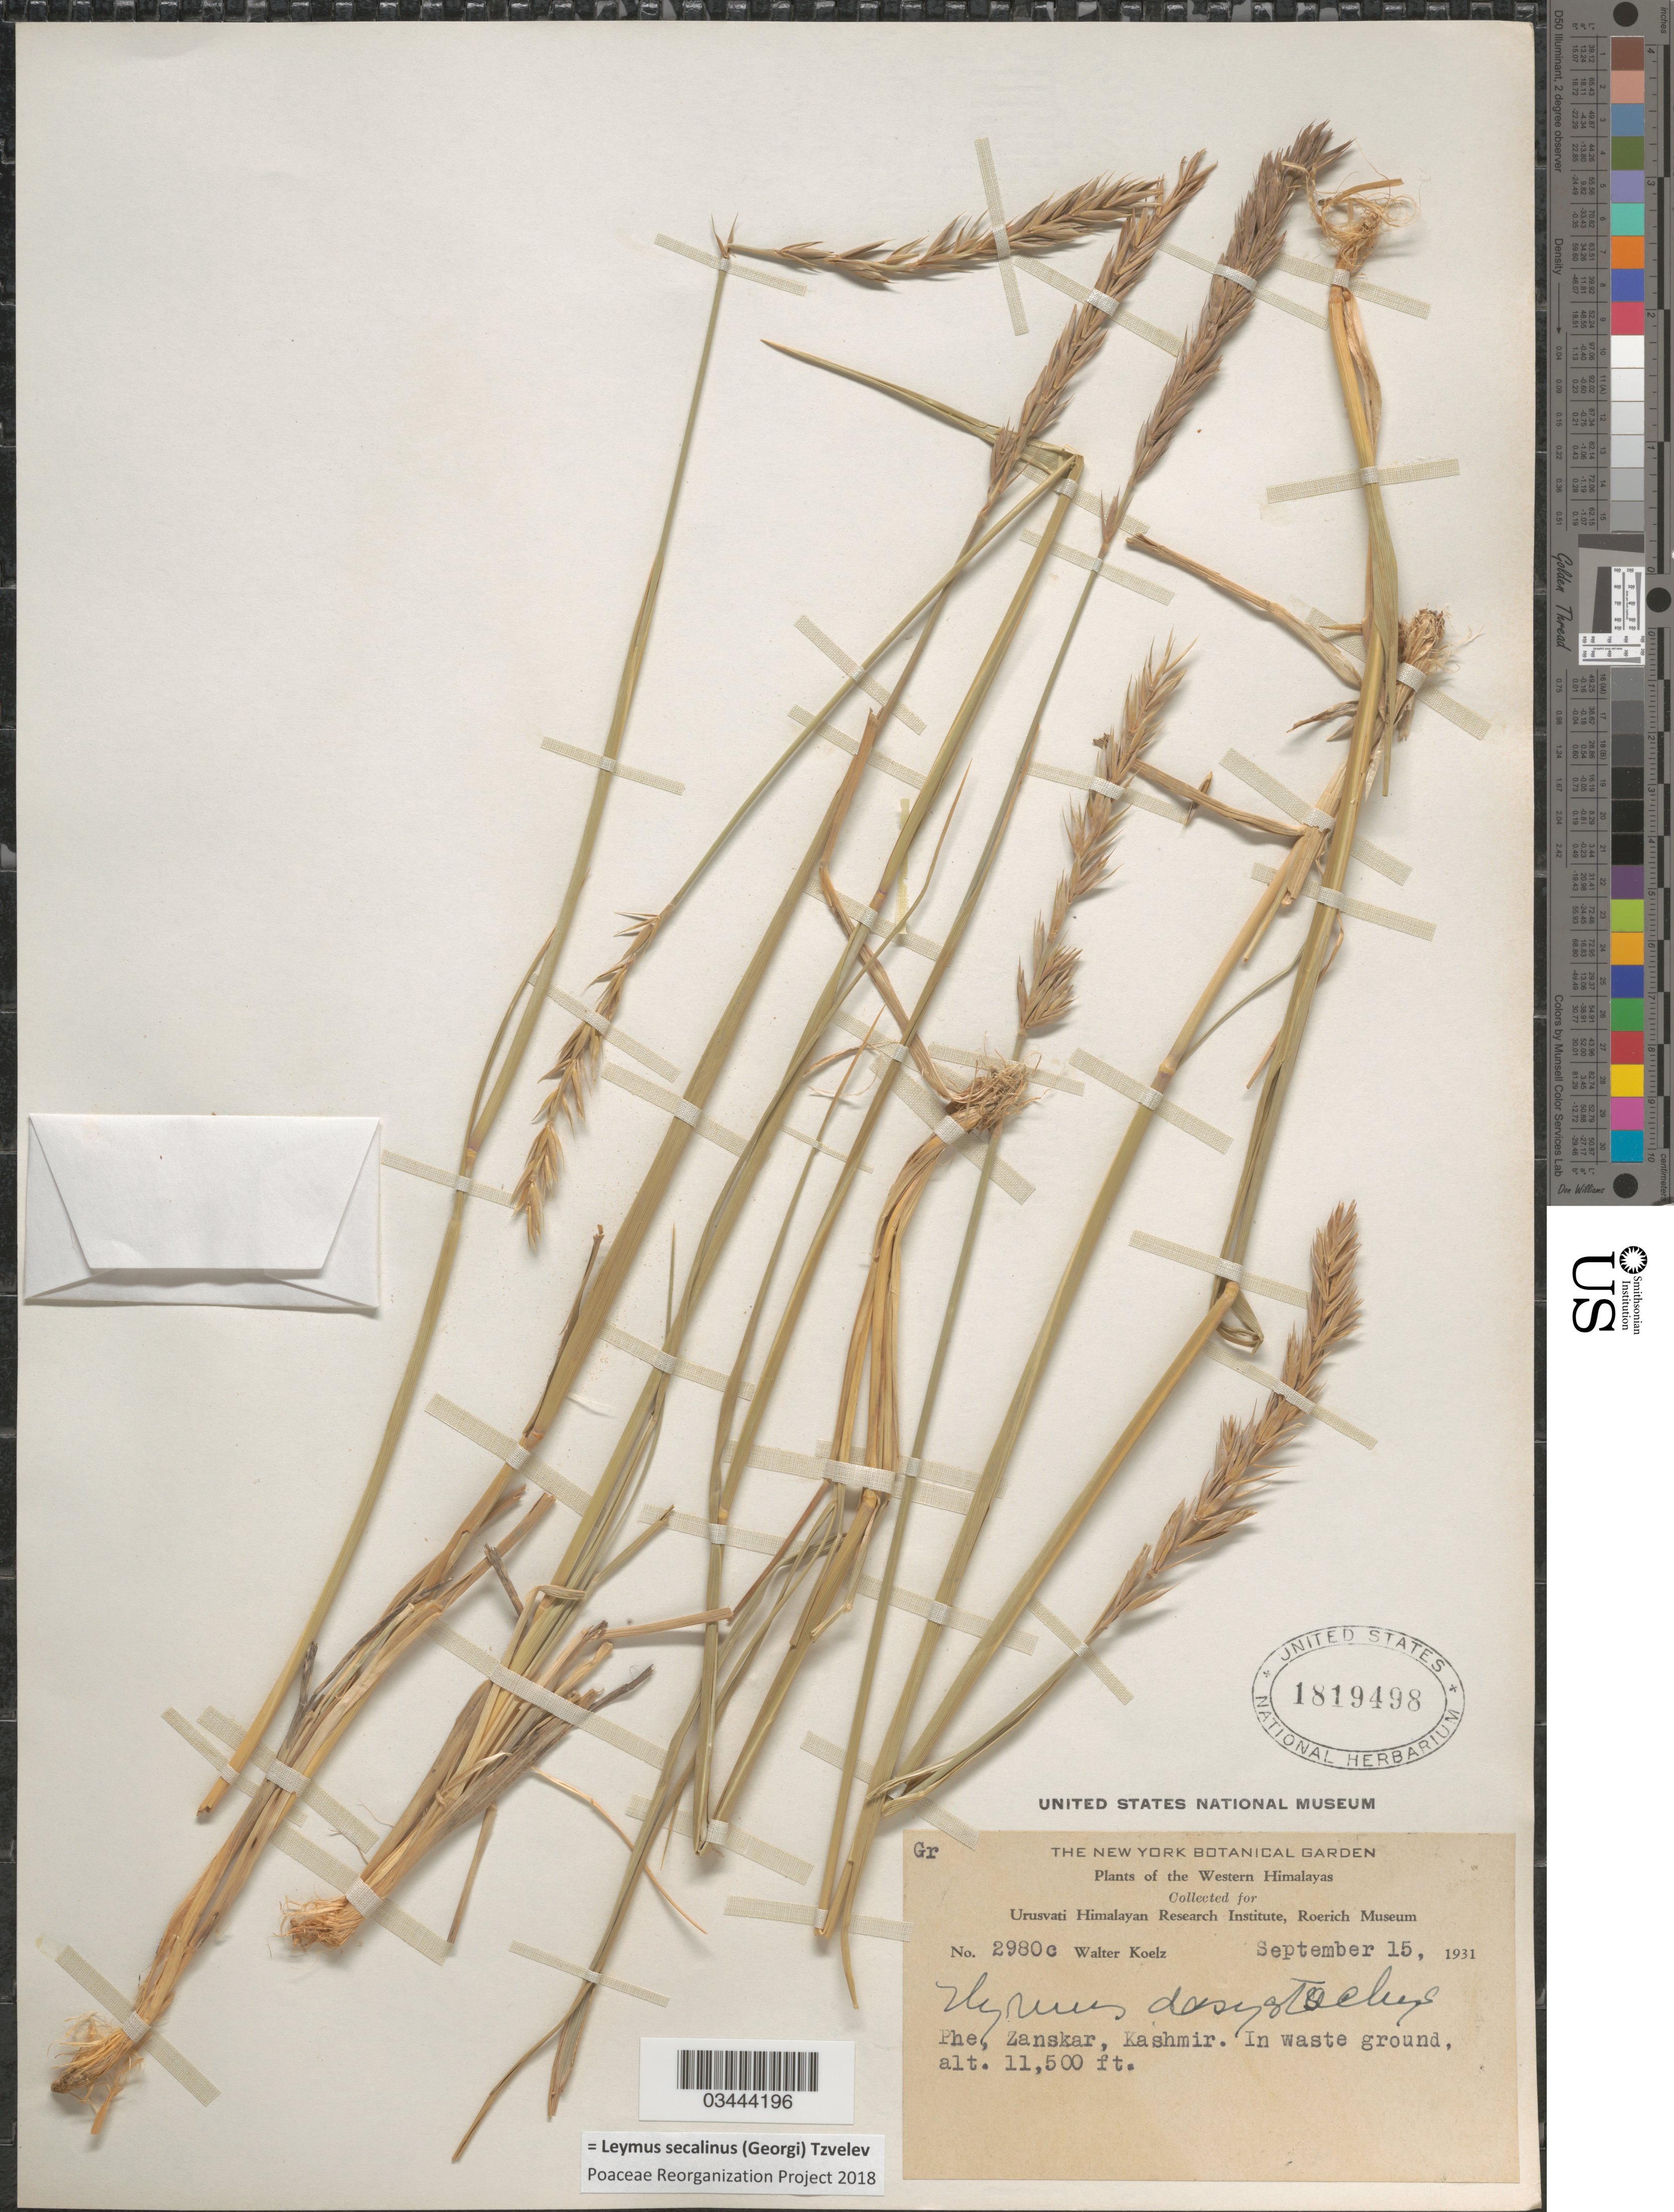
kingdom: Plantae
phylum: Tracheophyta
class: Liliopsida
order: Poales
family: Poaceae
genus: Leymus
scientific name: Leymus secalinus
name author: (Georgi) Tzvelev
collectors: W. N. Koelz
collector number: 2980 c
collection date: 1931-09-15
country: India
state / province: Jammu and Kashmir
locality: The Western Himalayas. Phe, Zanskar. In waste ground. Kashmir.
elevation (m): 3505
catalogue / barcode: US 1819498